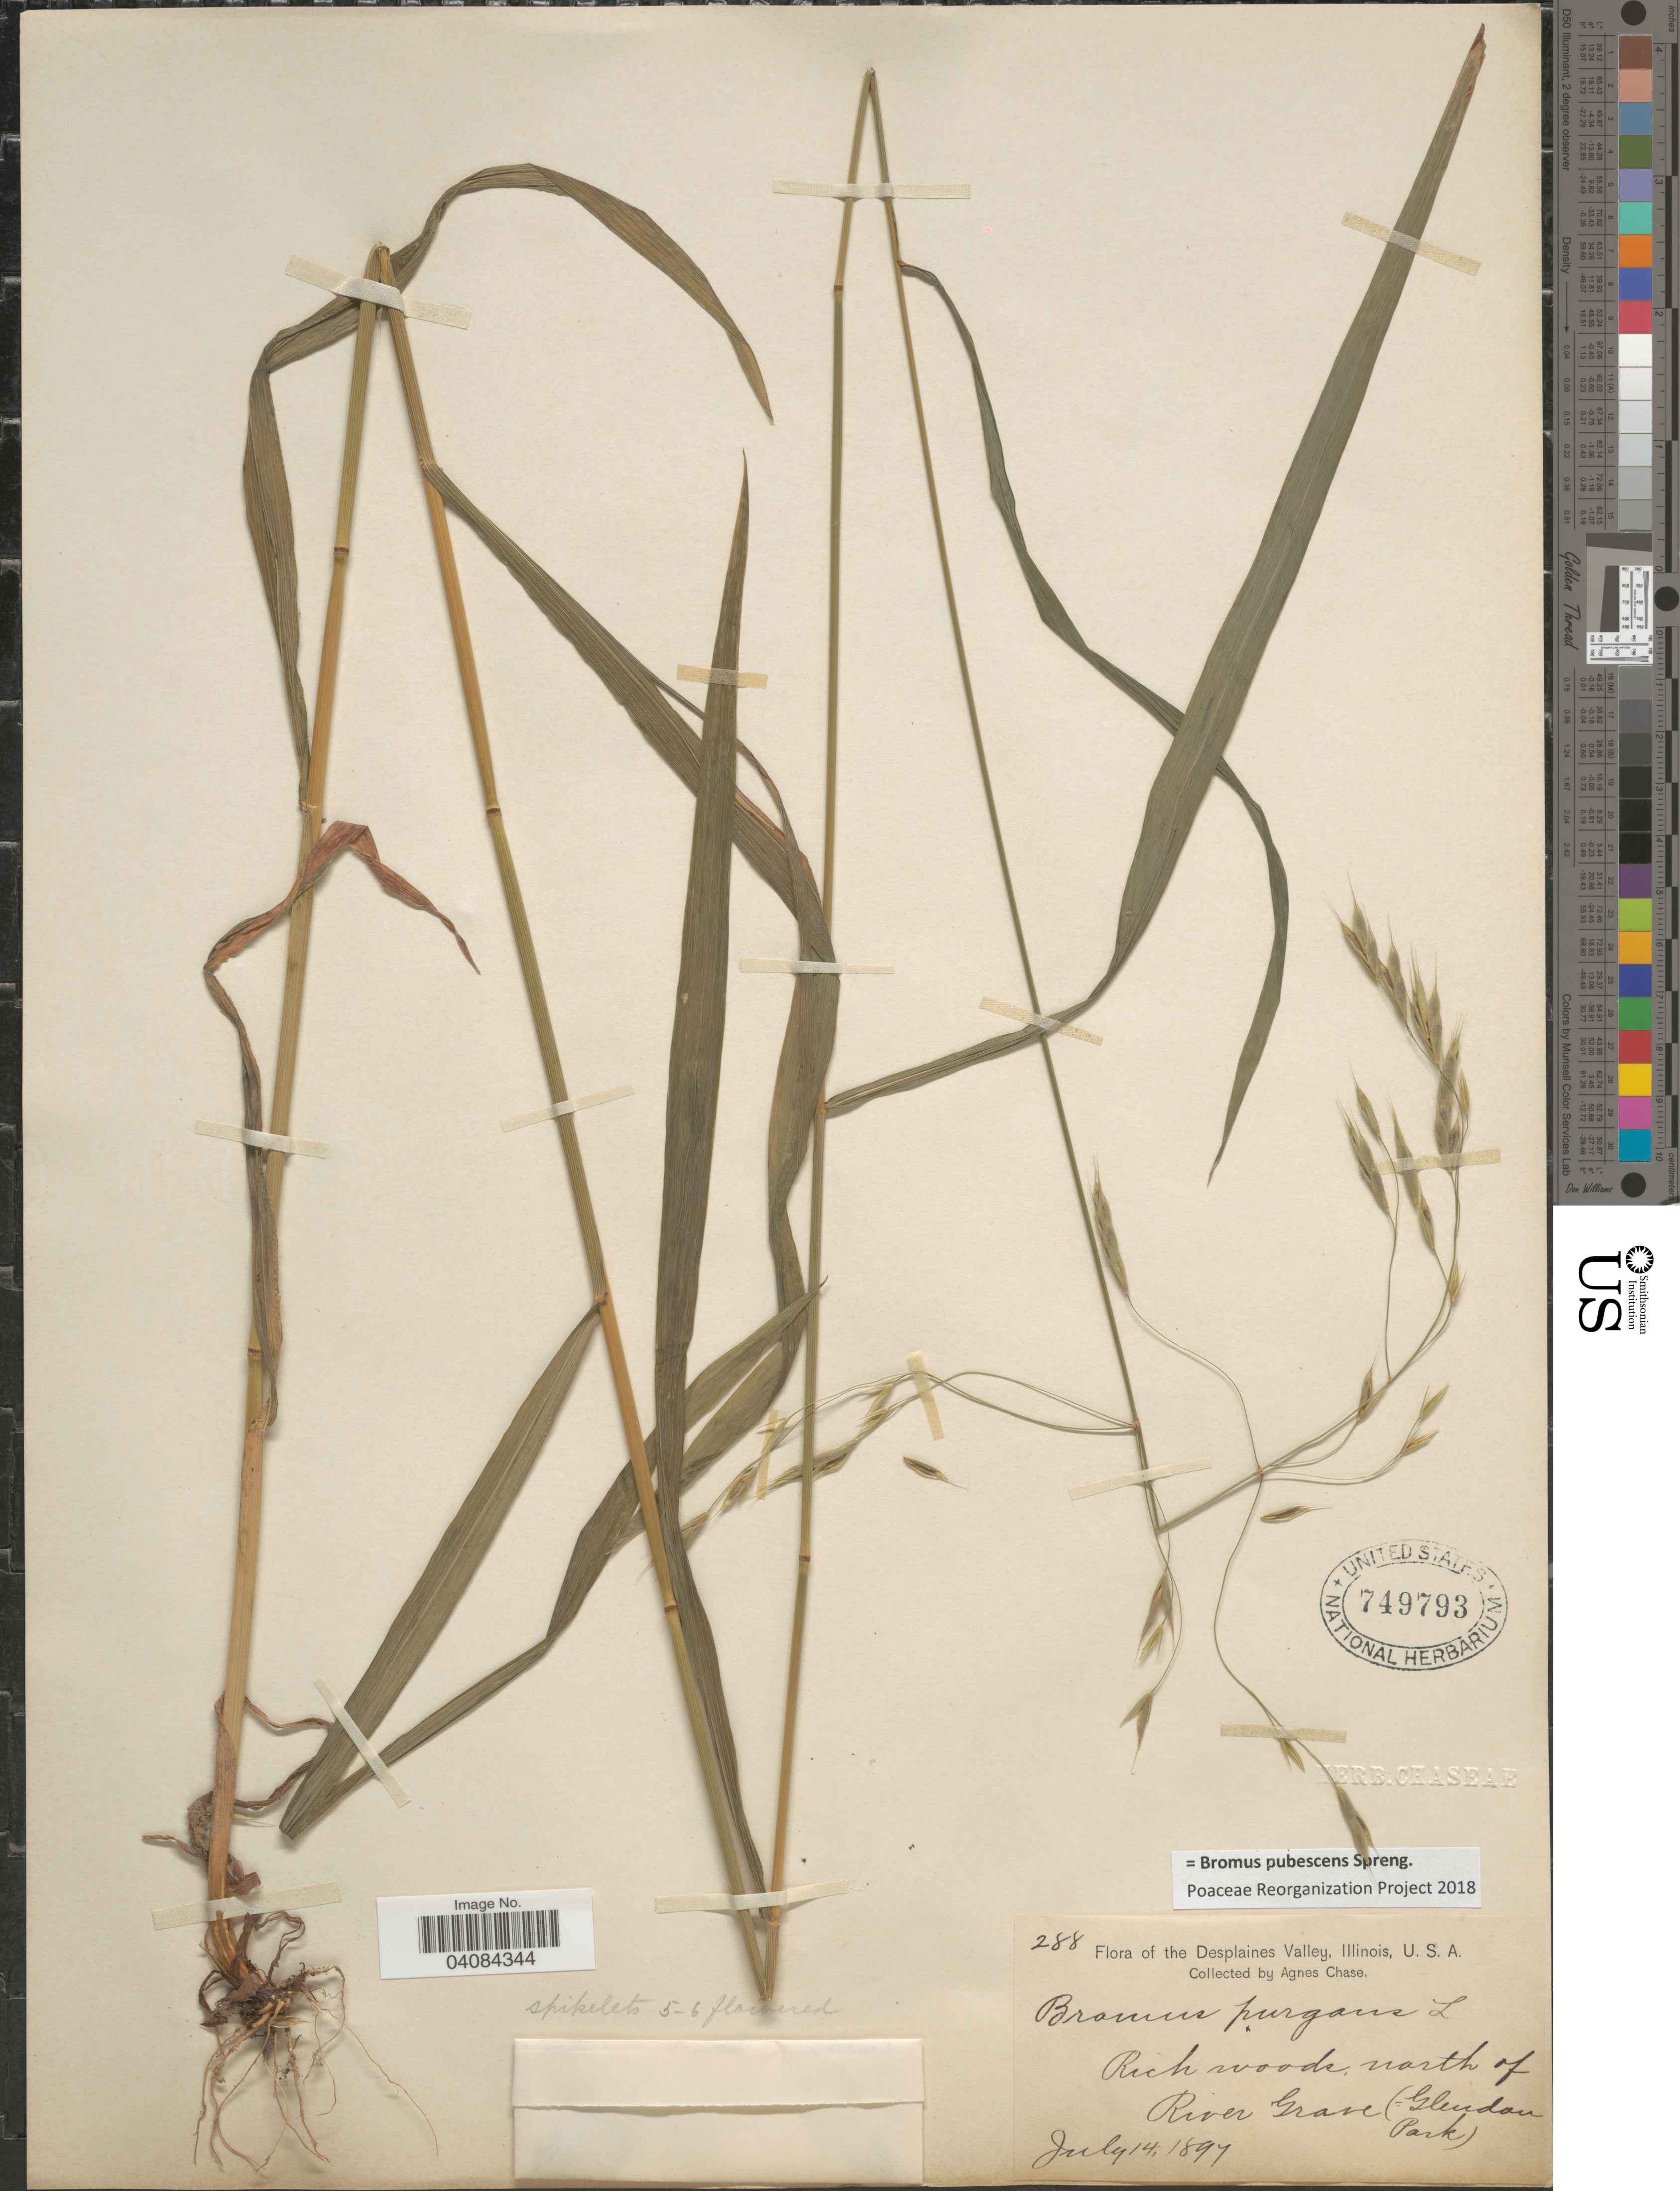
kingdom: Plantae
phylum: Tracheophyta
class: Liliopsida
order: Poales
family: Poaceae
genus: Bromus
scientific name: Bromus pubescens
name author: Muhl. ex Willd.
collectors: A. Chase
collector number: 288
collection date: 1897-07-14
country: United States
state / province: Illinois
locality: The Desplaines Valley. Rich woods, north of River Grave (=Glendon Park).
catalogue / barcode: US 749793